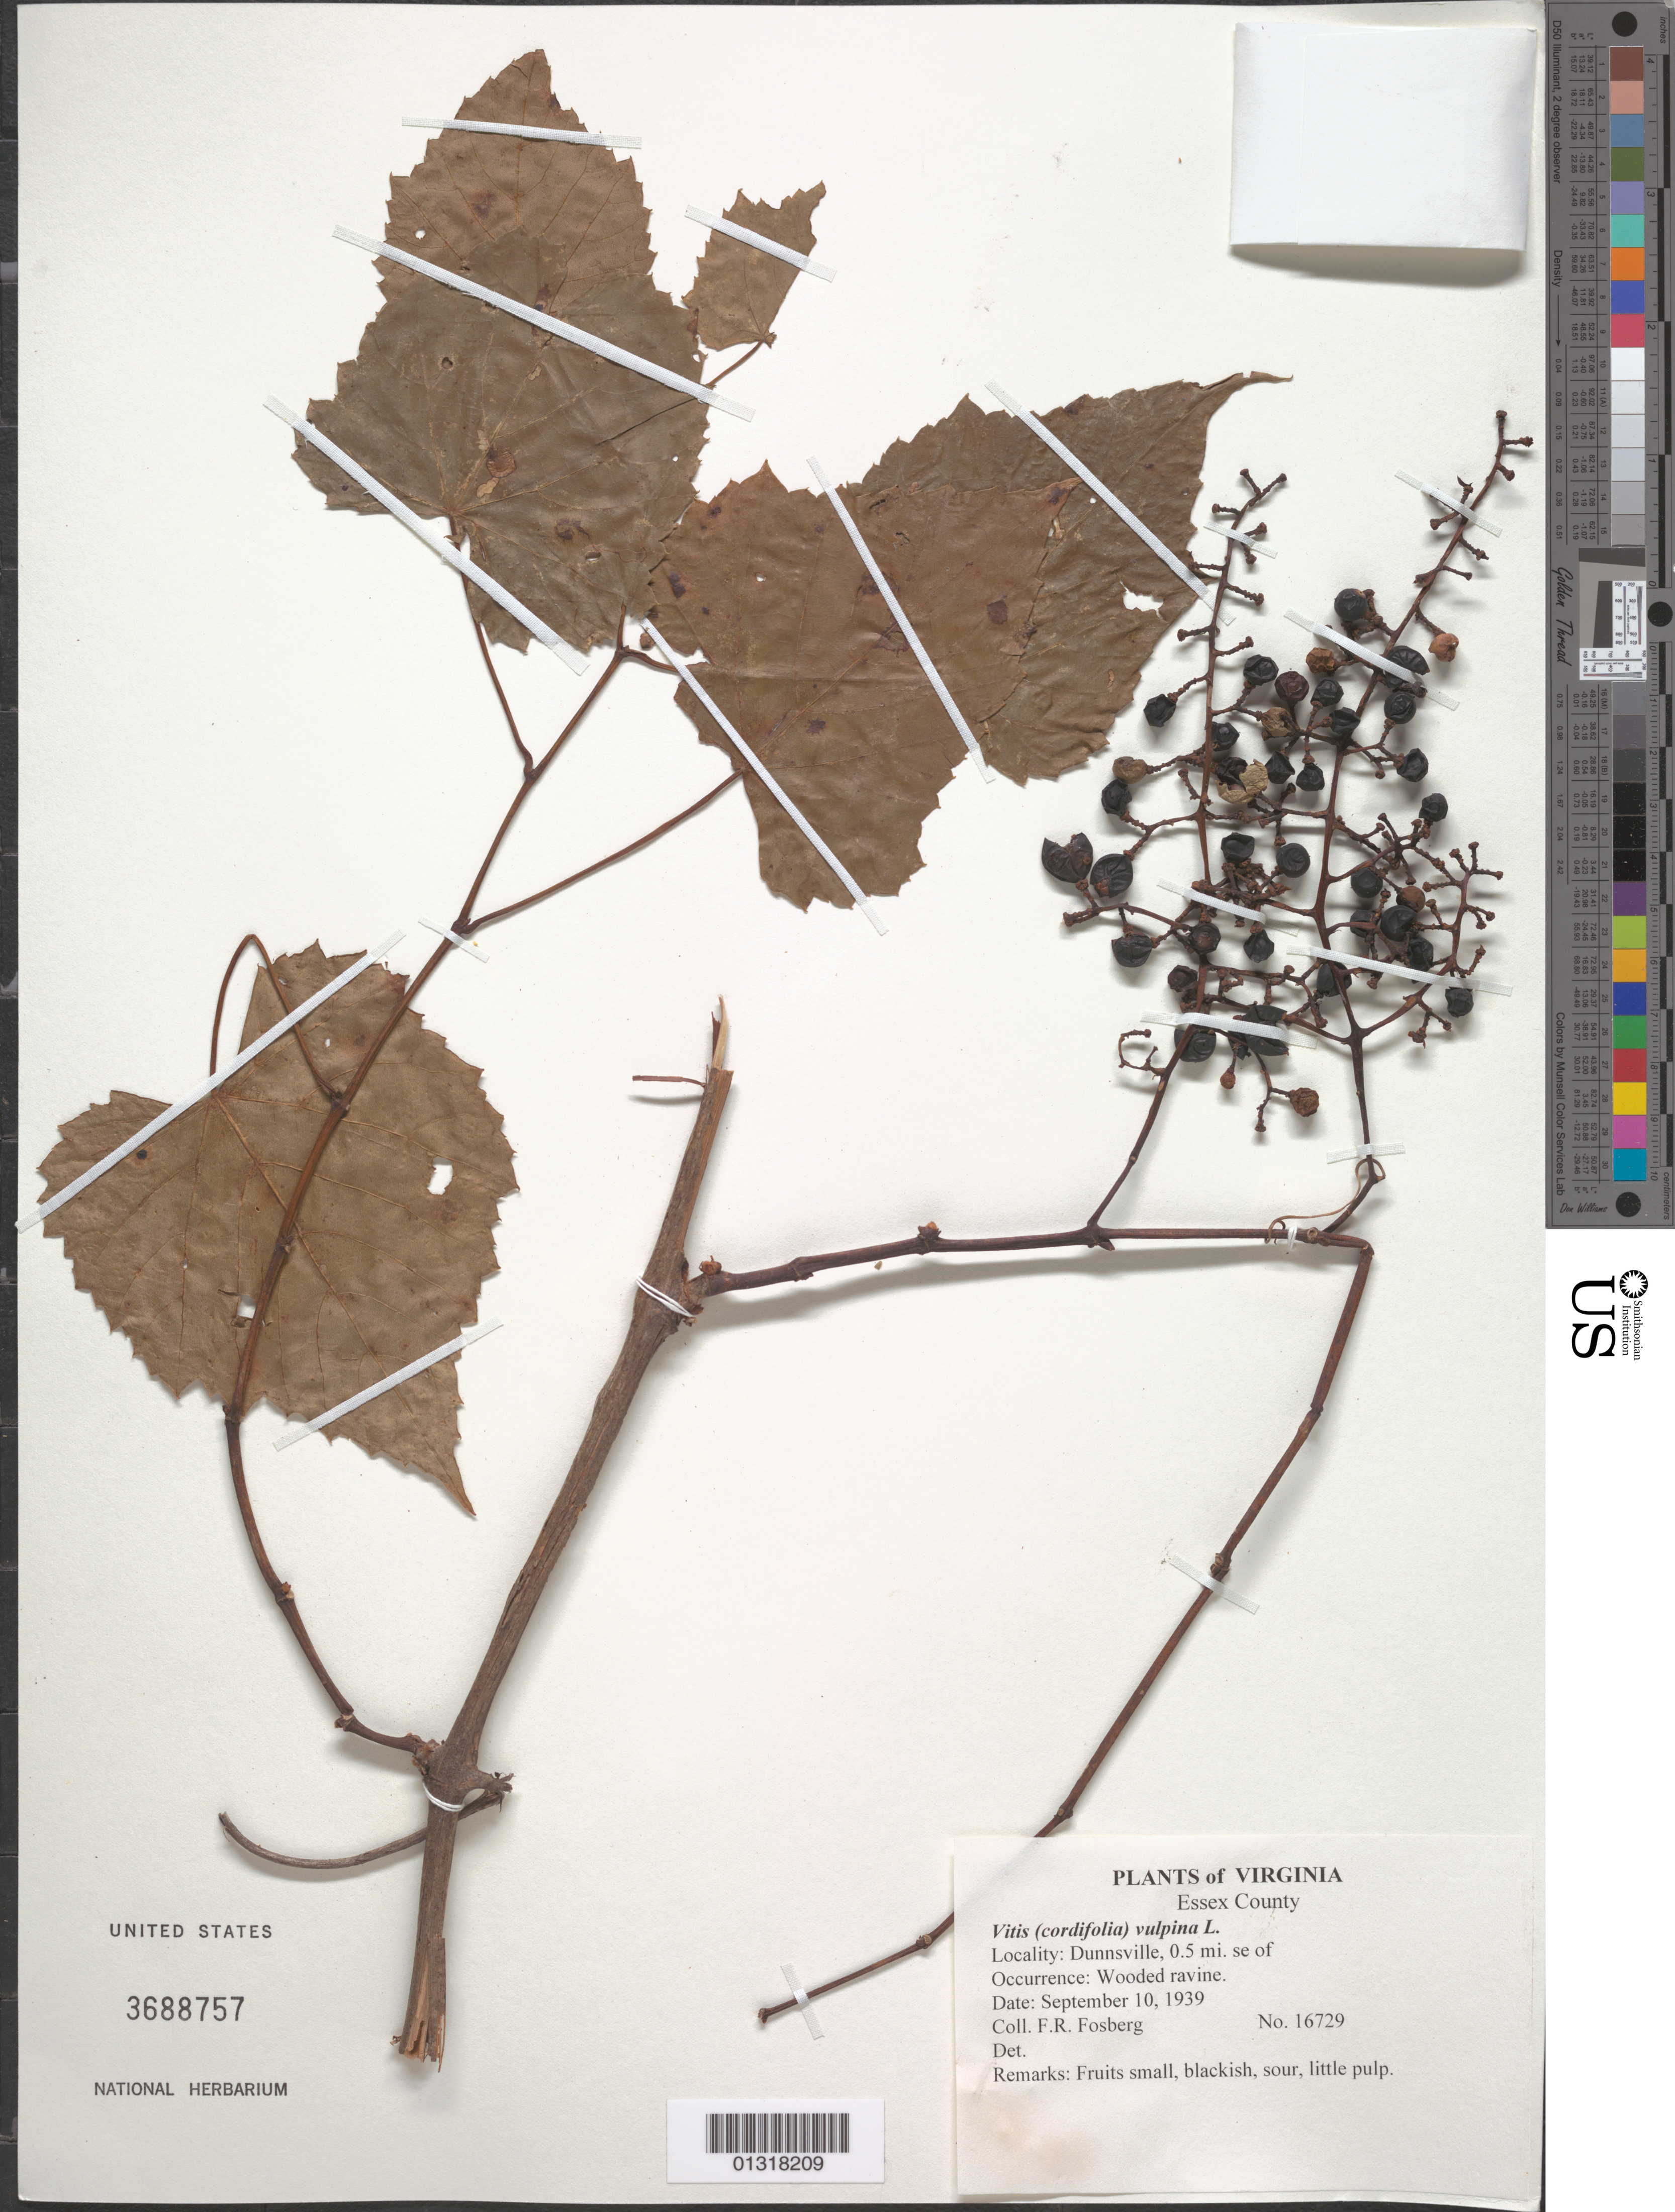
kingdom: Plantae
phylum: Tracheophyta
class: Magnoliopsida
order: Vitales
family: Vitaceae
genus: Vitis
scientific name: Vitis vulpina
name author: L.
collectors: F. R. Fosberg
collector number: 16729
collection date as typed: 10 Sep 1939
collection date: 1939-09-10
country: United States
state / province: Virginia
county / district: Essex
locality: Dunnsville, 0.5 mi. SE of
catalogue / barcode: US 3688757